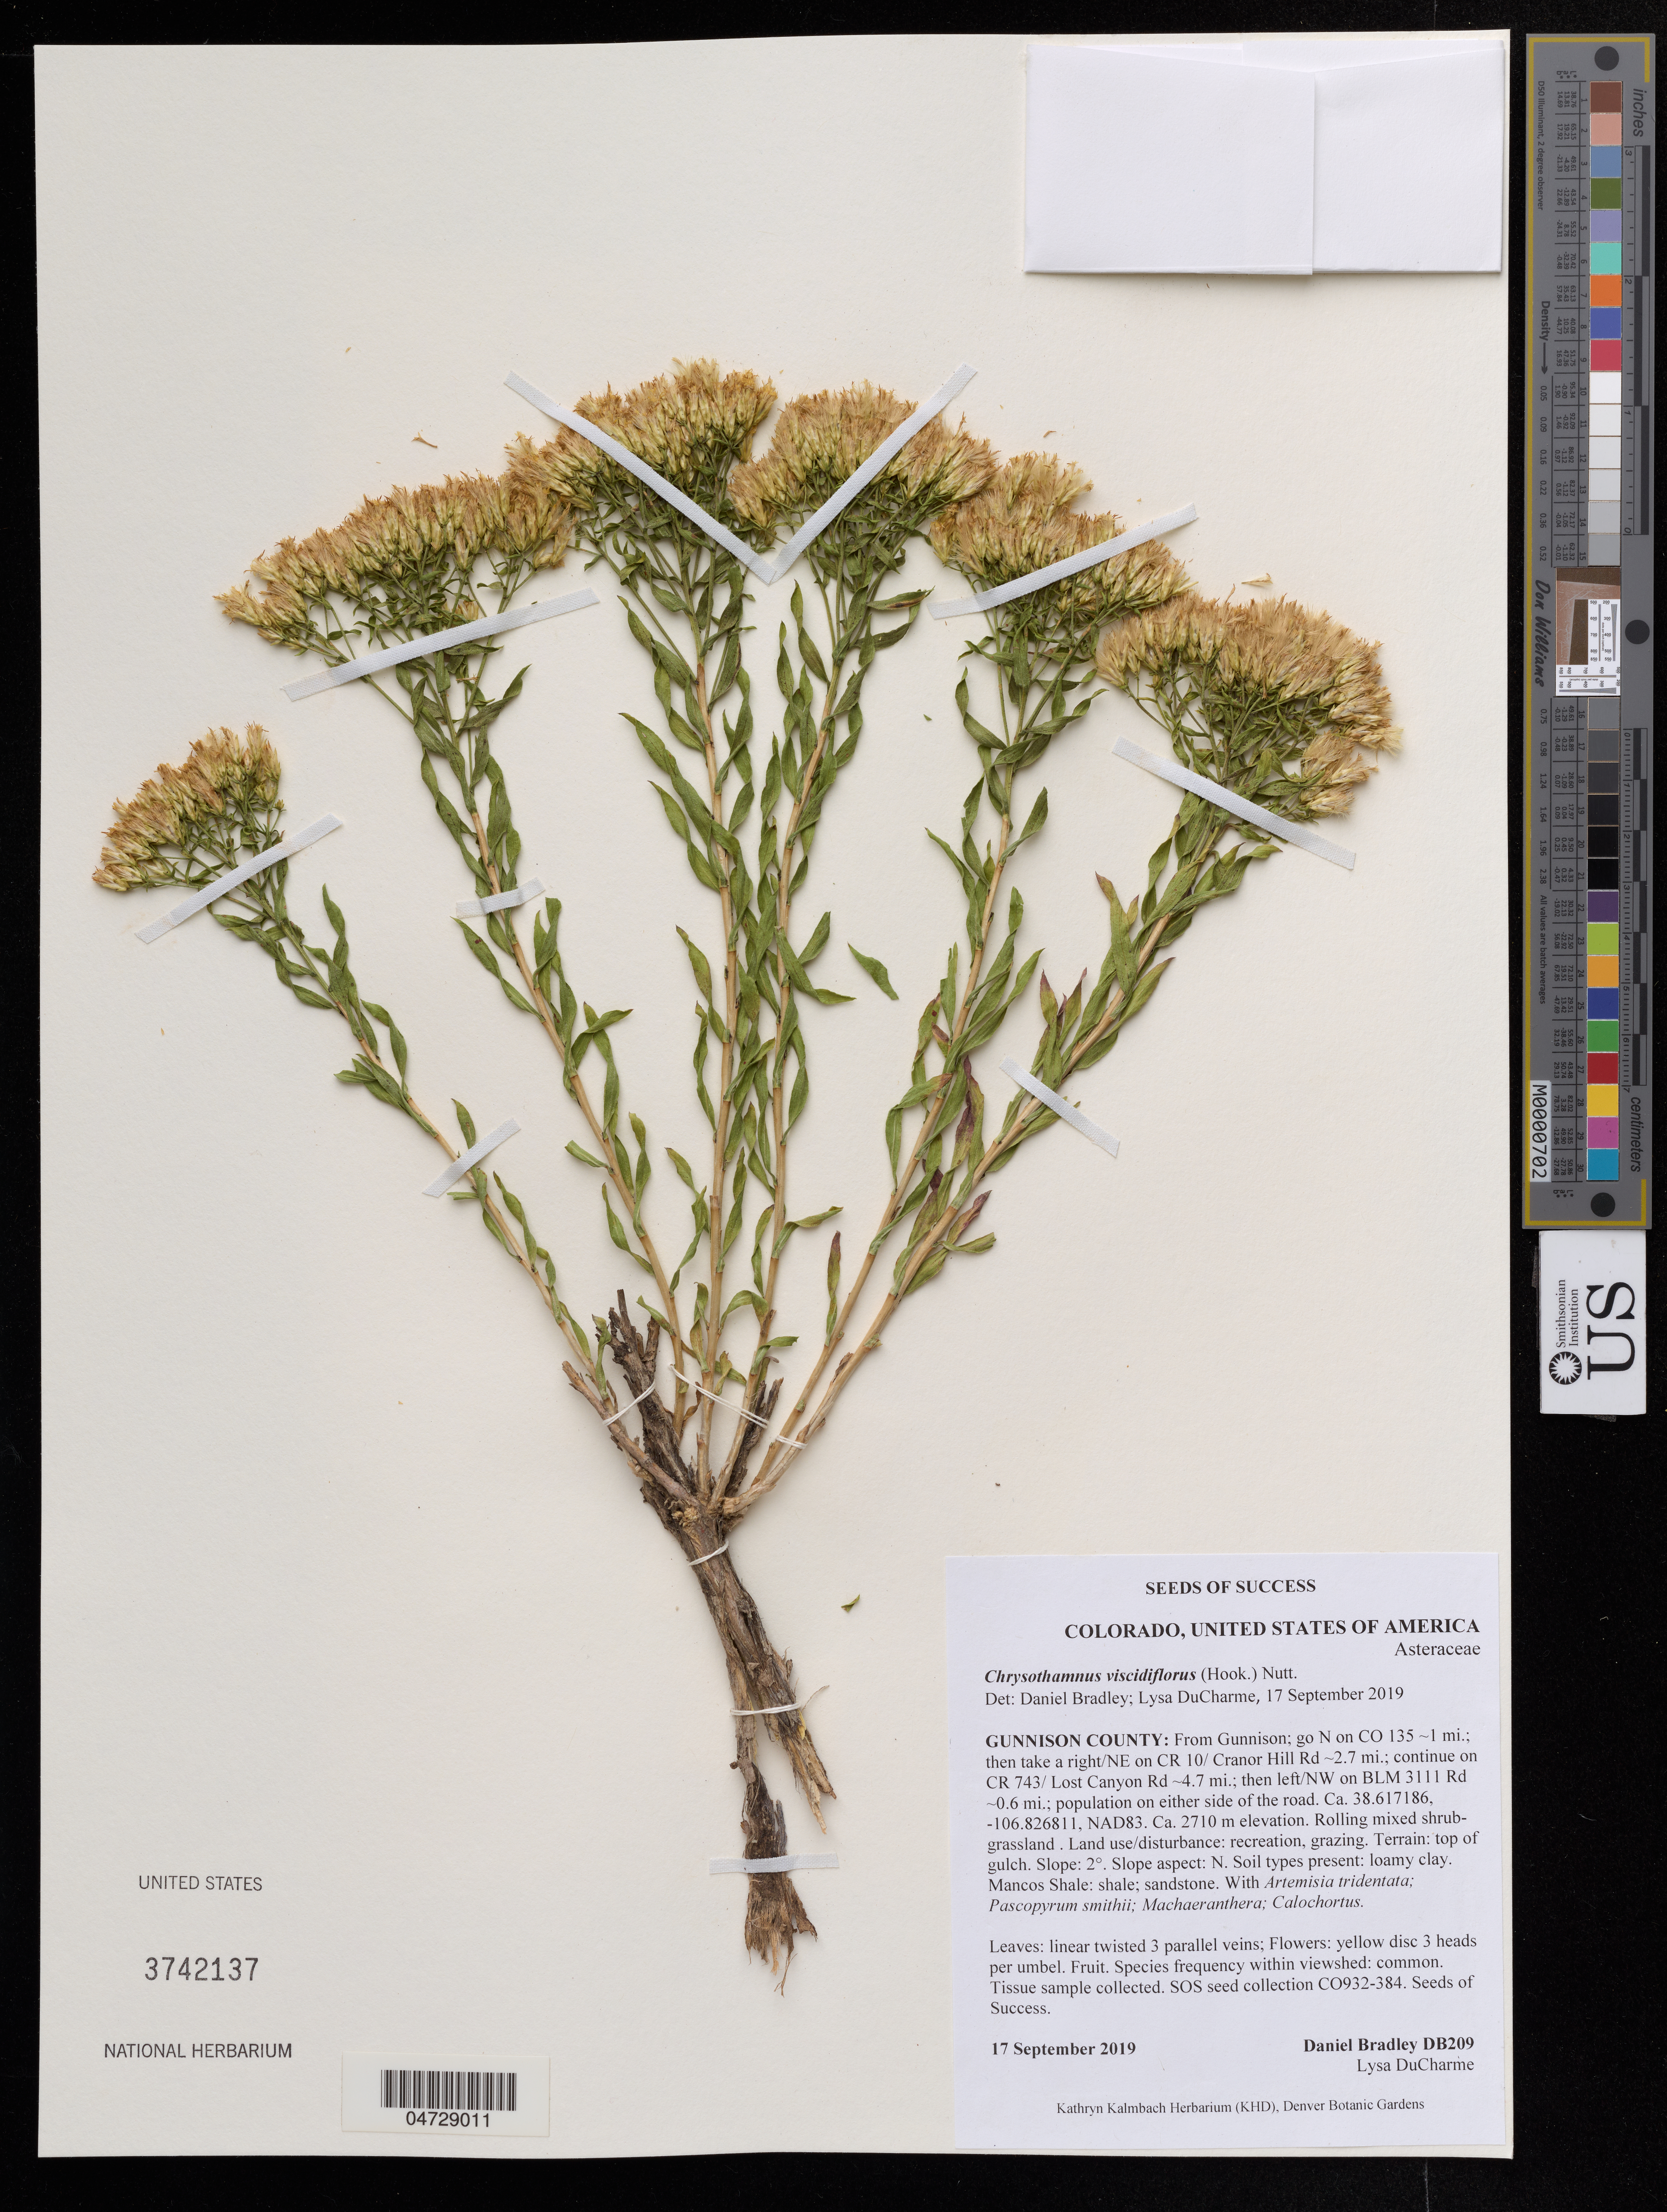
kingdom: Plantae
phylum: Tracheophyta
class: Magnoliopsida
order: Asterales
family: Asteraceae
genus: Chrysothamnus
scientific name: Chrysothamnus viscidiflorus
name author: (Hook.) Nutt.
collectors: D. Bradley & L. DuCharme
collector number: DB209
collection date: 2019-09-17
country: United States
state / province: Colorado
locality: Gunnison County: From Gunnison; go N on CO 135 ~1 mi.; then take a right/NE on CR 10/ Cranor Hill Rd ~2.7 mi.; continue on CR 743/Lost Canyon Rd ~4.7 mi; then left/NW on BLM 3111 Rd ~0.6 mi; population on either side of the road.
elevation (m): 2710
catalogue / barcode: US 3742137